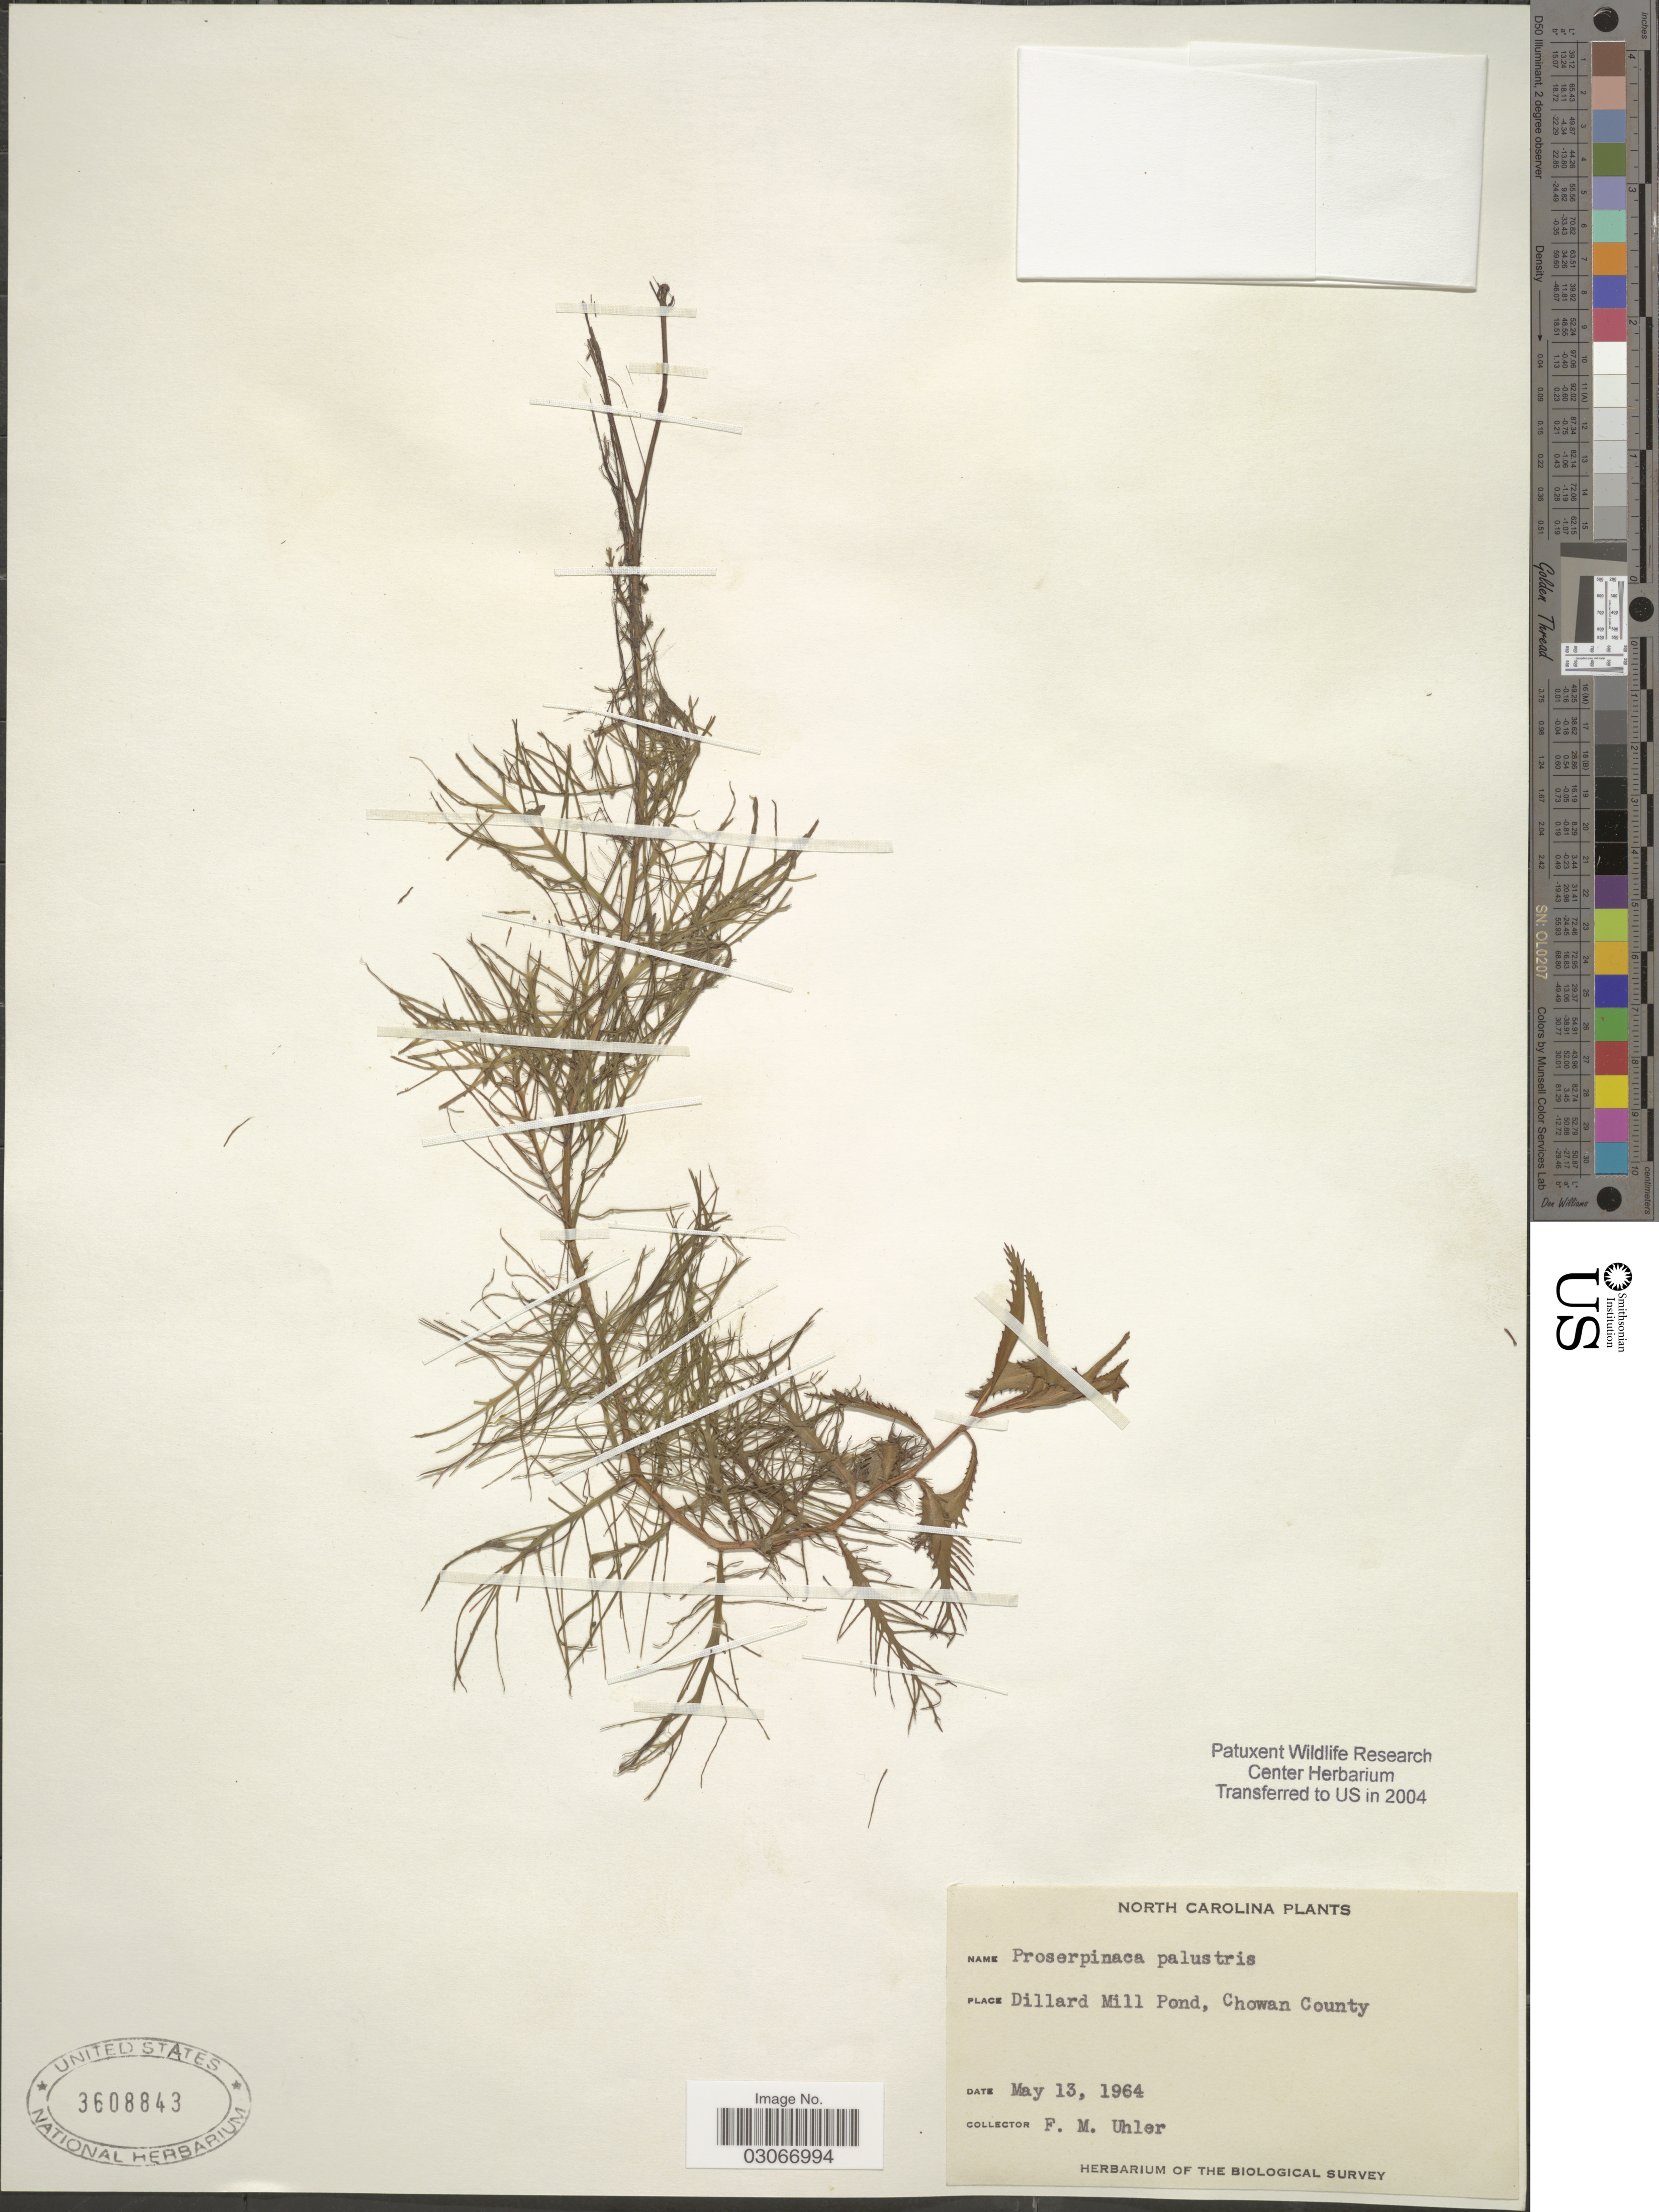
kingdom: Plantae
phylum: Tracheophyta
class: Magnoliopsida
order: Saxifragales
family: Haloragaceae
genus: Proserpinaca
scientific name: Proserpinaca palustris var. crebra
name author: Fernald & Griscom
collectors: F. M. Uhler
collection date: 1964-05-13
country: United States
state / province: North Carolina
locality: Dillard Mill Pond, Chowan County.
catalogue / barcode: US 3608843